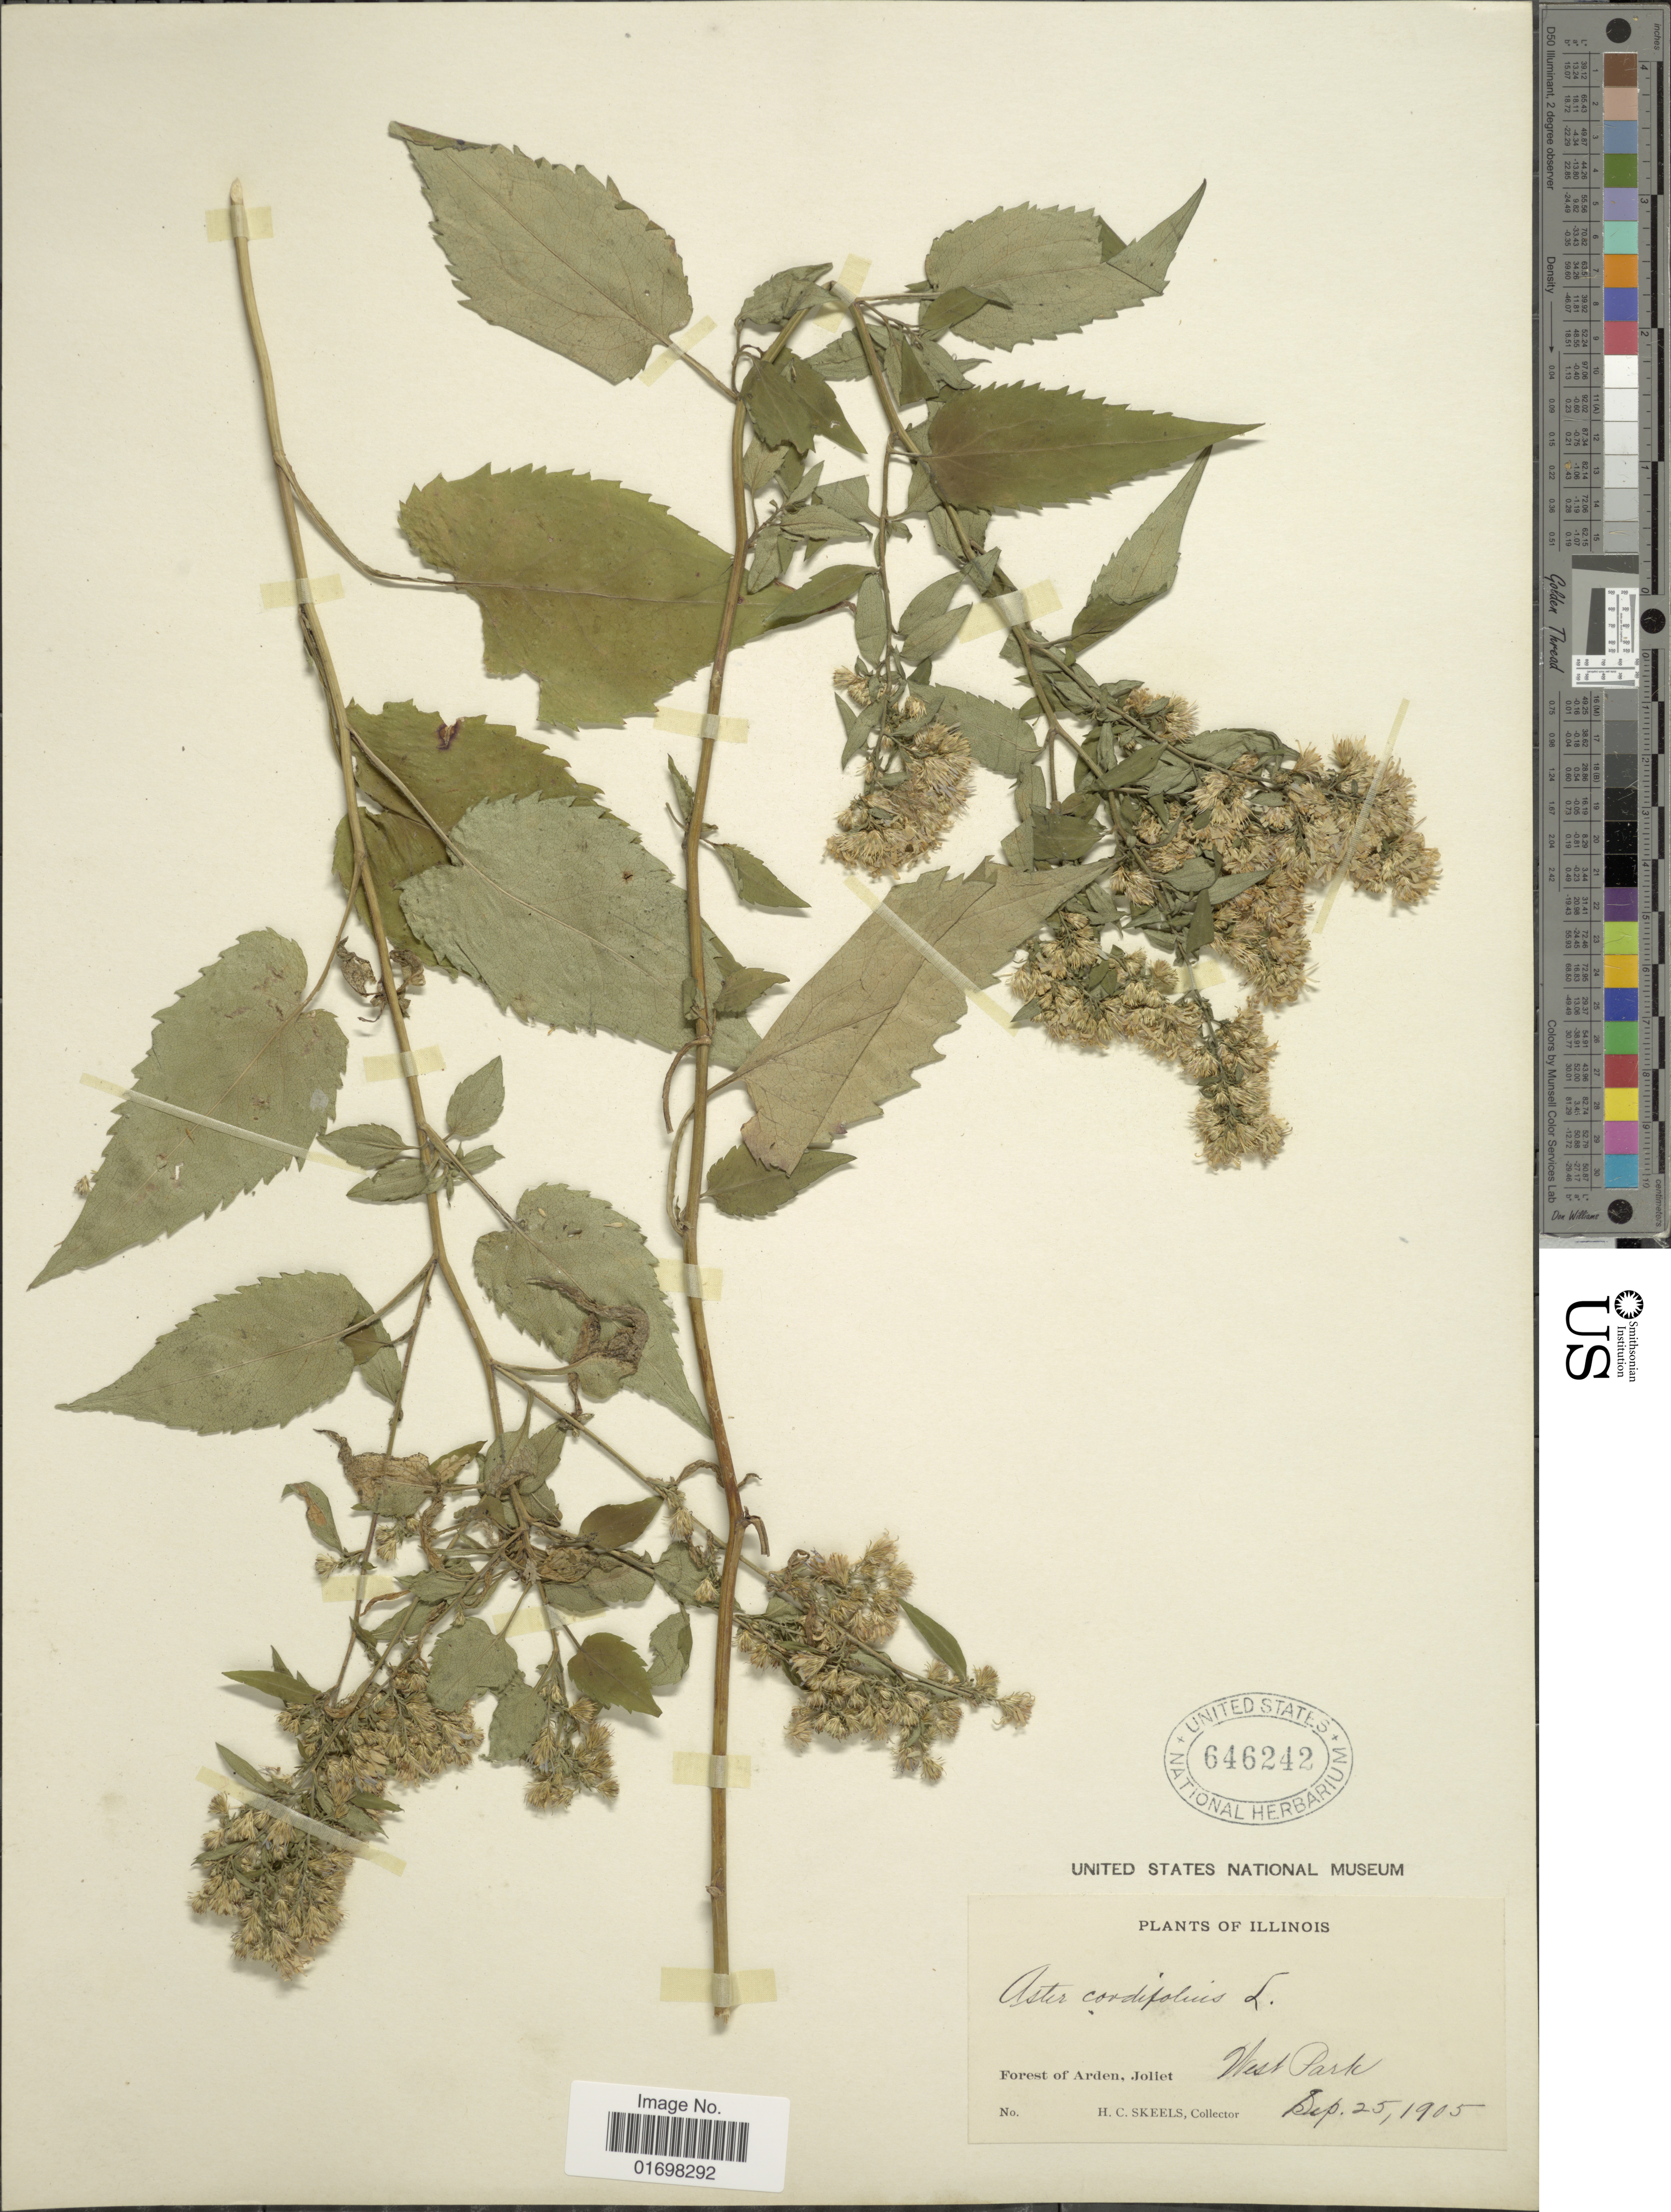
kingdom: Plantae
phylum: Tracheophyta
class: Magnoliopsida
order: Asterales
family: Asteraceae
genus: Symphyotrichum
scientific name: Symphyotrichum cordifolium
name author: (L.) G.L. Nesom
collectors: H. Skeels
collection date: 1905-09-25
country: United States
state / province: Illinois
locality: Forest of Arden, Joliet. West Park.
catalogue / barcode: US 646242